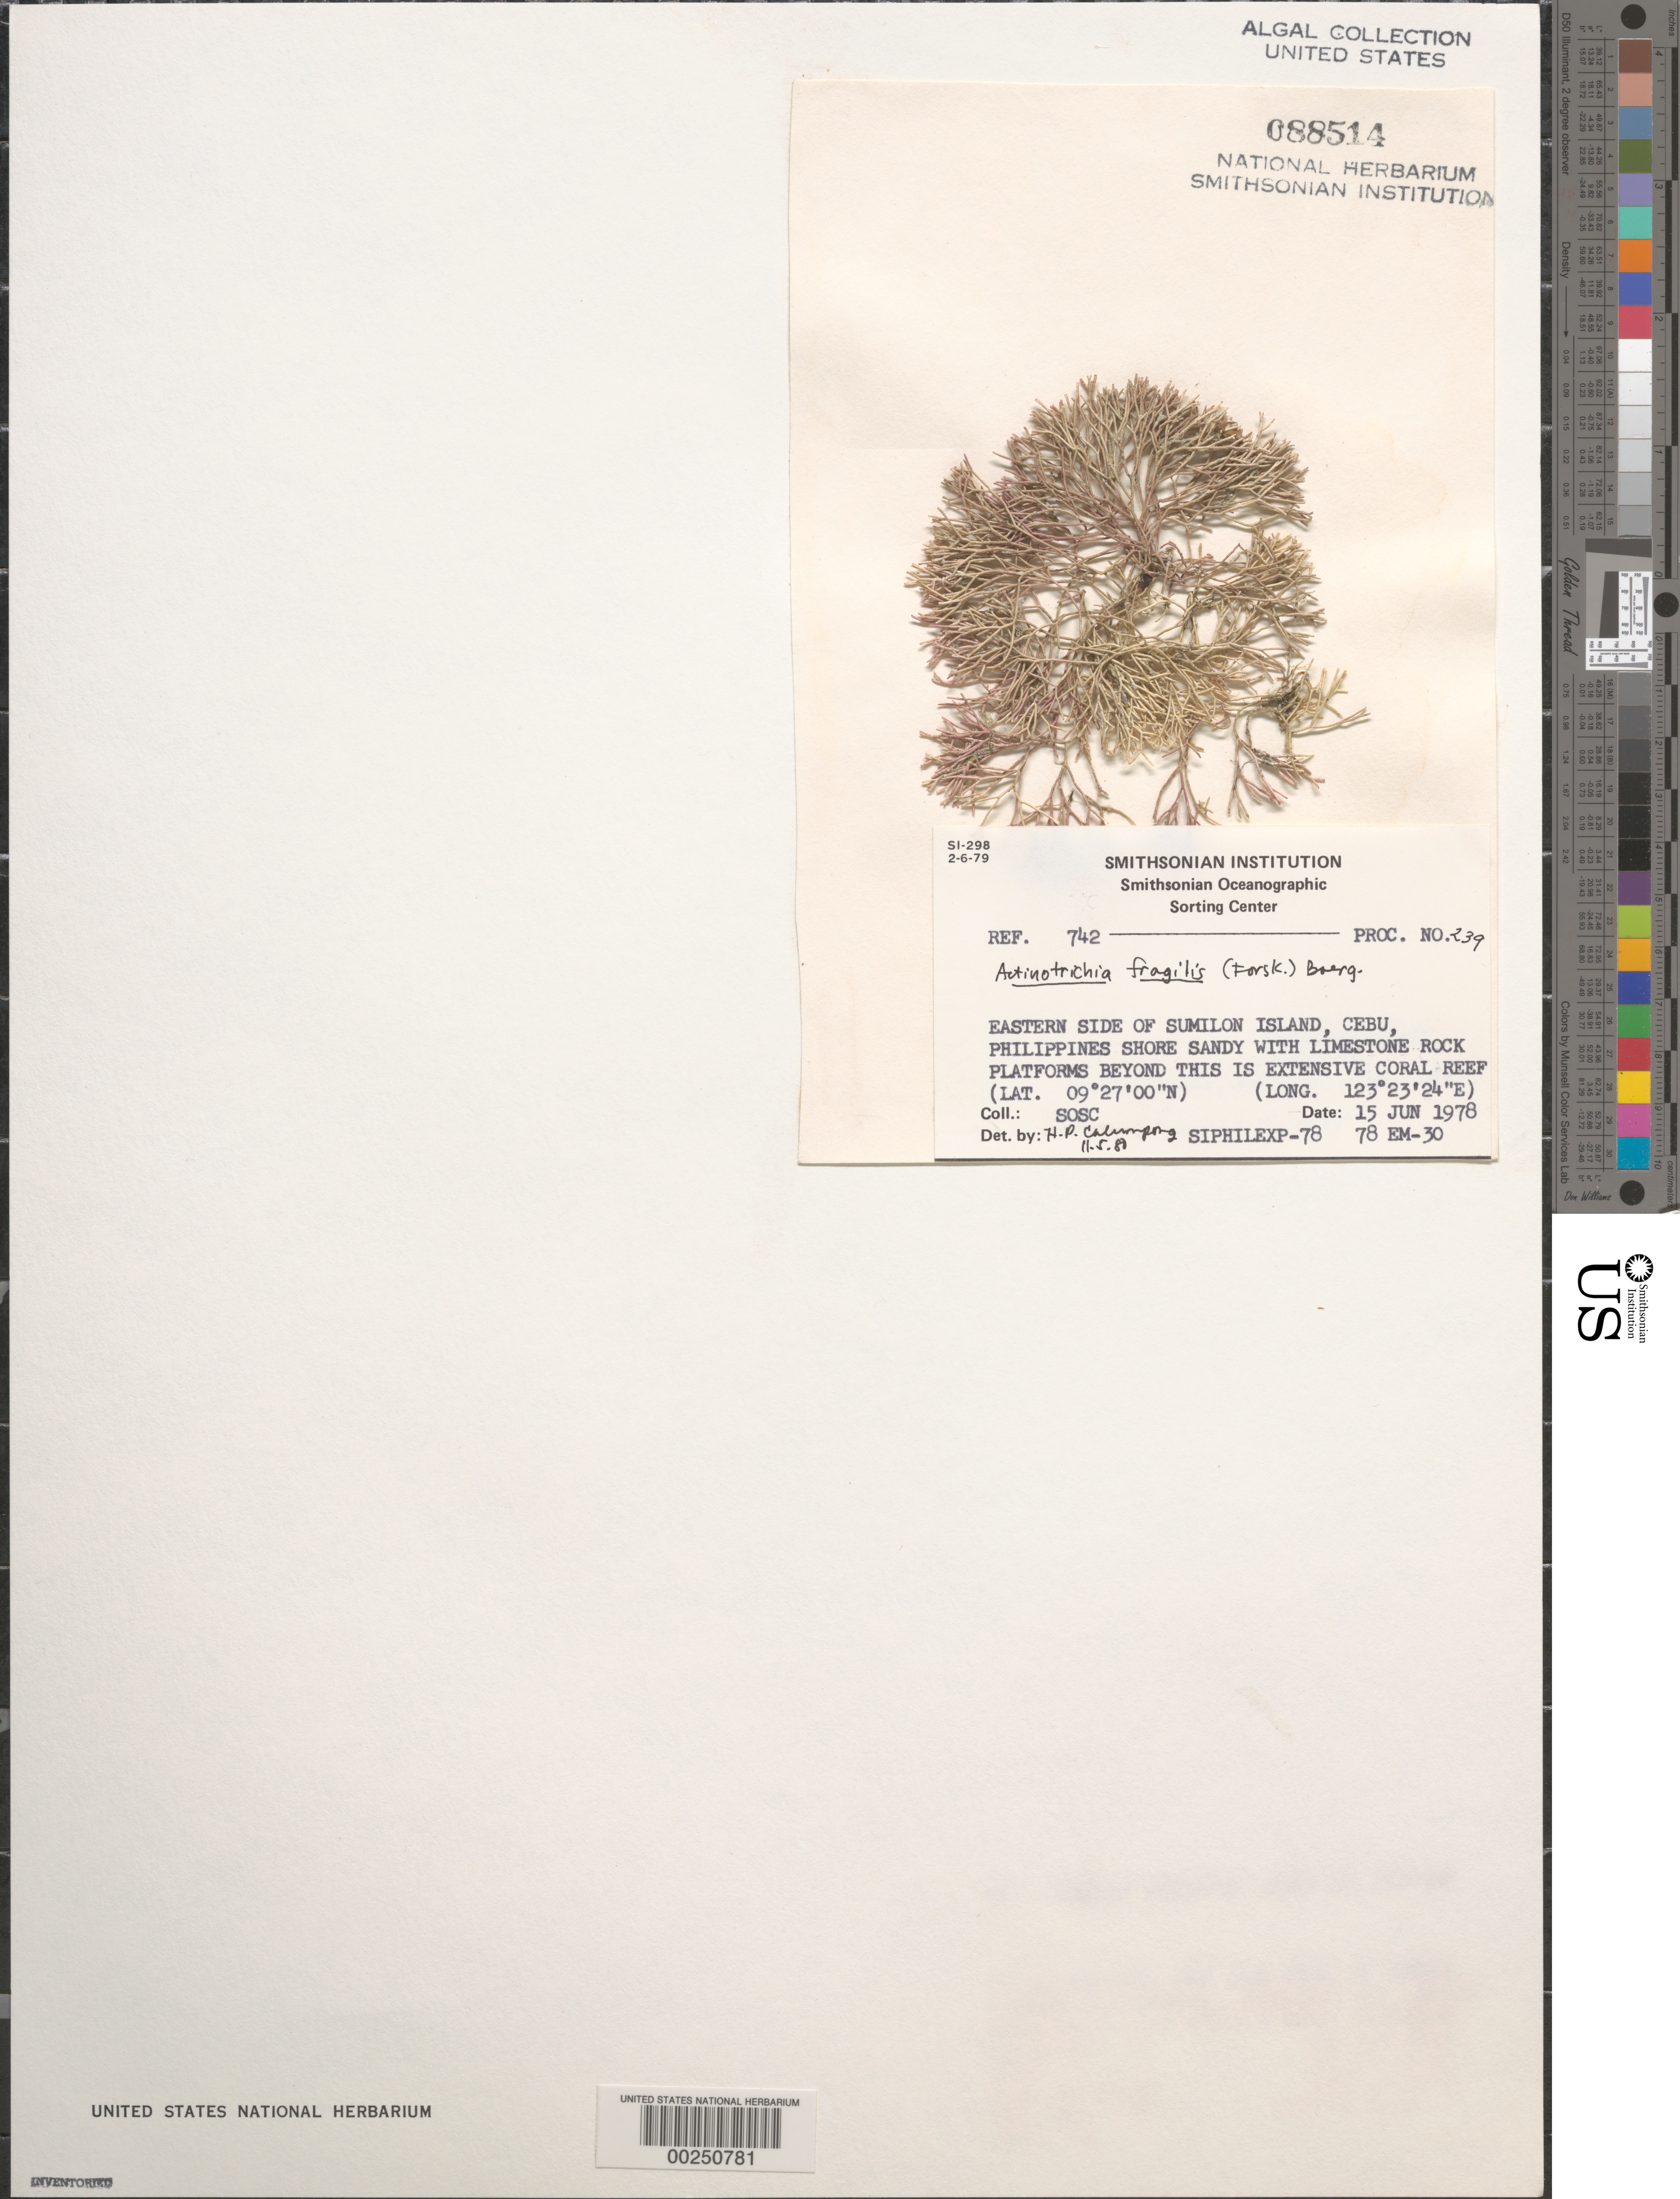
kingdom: Plantae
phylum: Rhodophyta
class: Florideophyceae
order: Nemaliales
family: Galaxauraceae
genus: Actinotrichia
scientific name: Actinotrichia fragilis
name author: (Forssk.) Børgesen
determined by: Calumpong, H. P.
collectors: SOSC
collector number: Station 78 Em-30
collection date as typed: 15 Jun 1978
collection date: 1978-06-15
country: Philippines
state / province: Central Visayas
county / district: Cebu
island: Sumilon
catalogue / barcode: US 88514